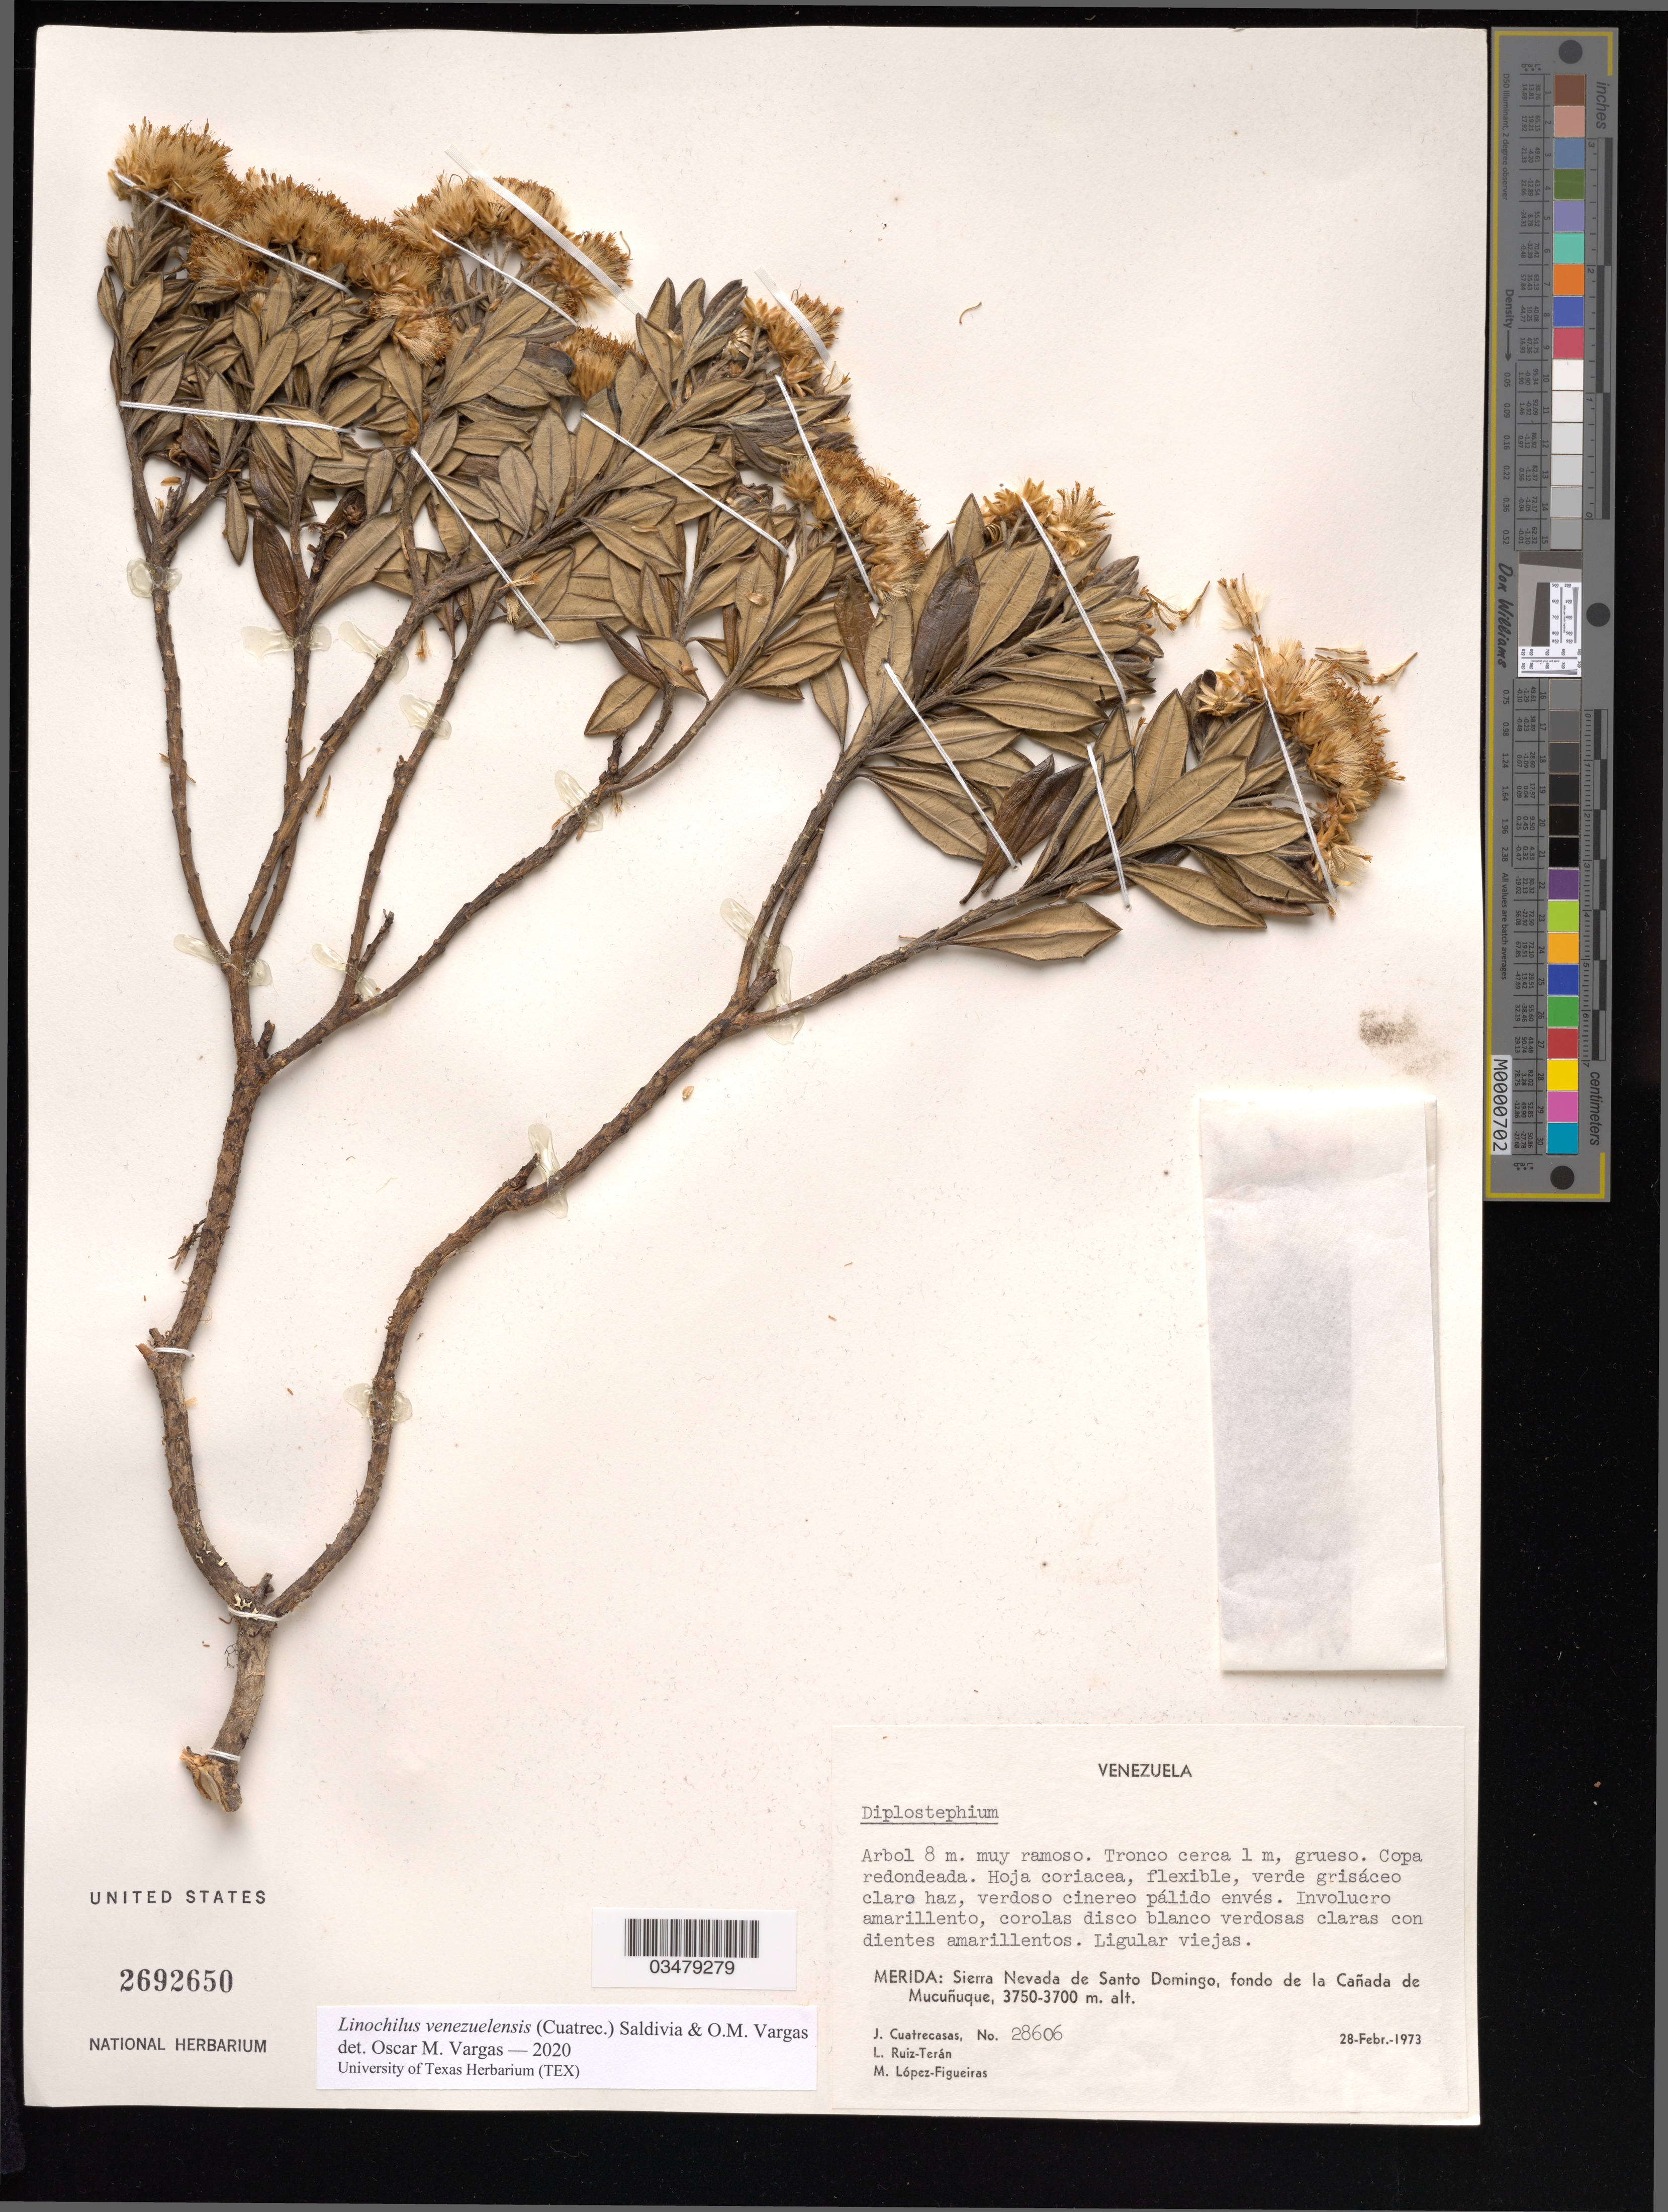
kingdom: Plantae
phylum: Tracheophyta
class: Magnoliopsida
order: Asterales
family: Asteraceae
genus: Linochilus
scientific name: Linochilus venezuelensis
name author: (Cuatrec.) Saldivia & O.M. Vargas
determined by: Vargas, Oscar M.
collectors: J. Cuatrecasas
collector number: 28606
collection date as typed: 28 Feb 1973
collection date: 1973-02-28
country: Venezuela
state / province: Mérida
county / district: Rangel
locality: Sierra Nevada de Santo Domingo, fondo de la Cañada de Mucuñuque. Mucunuque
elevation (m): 3700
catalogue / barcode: US 2692650